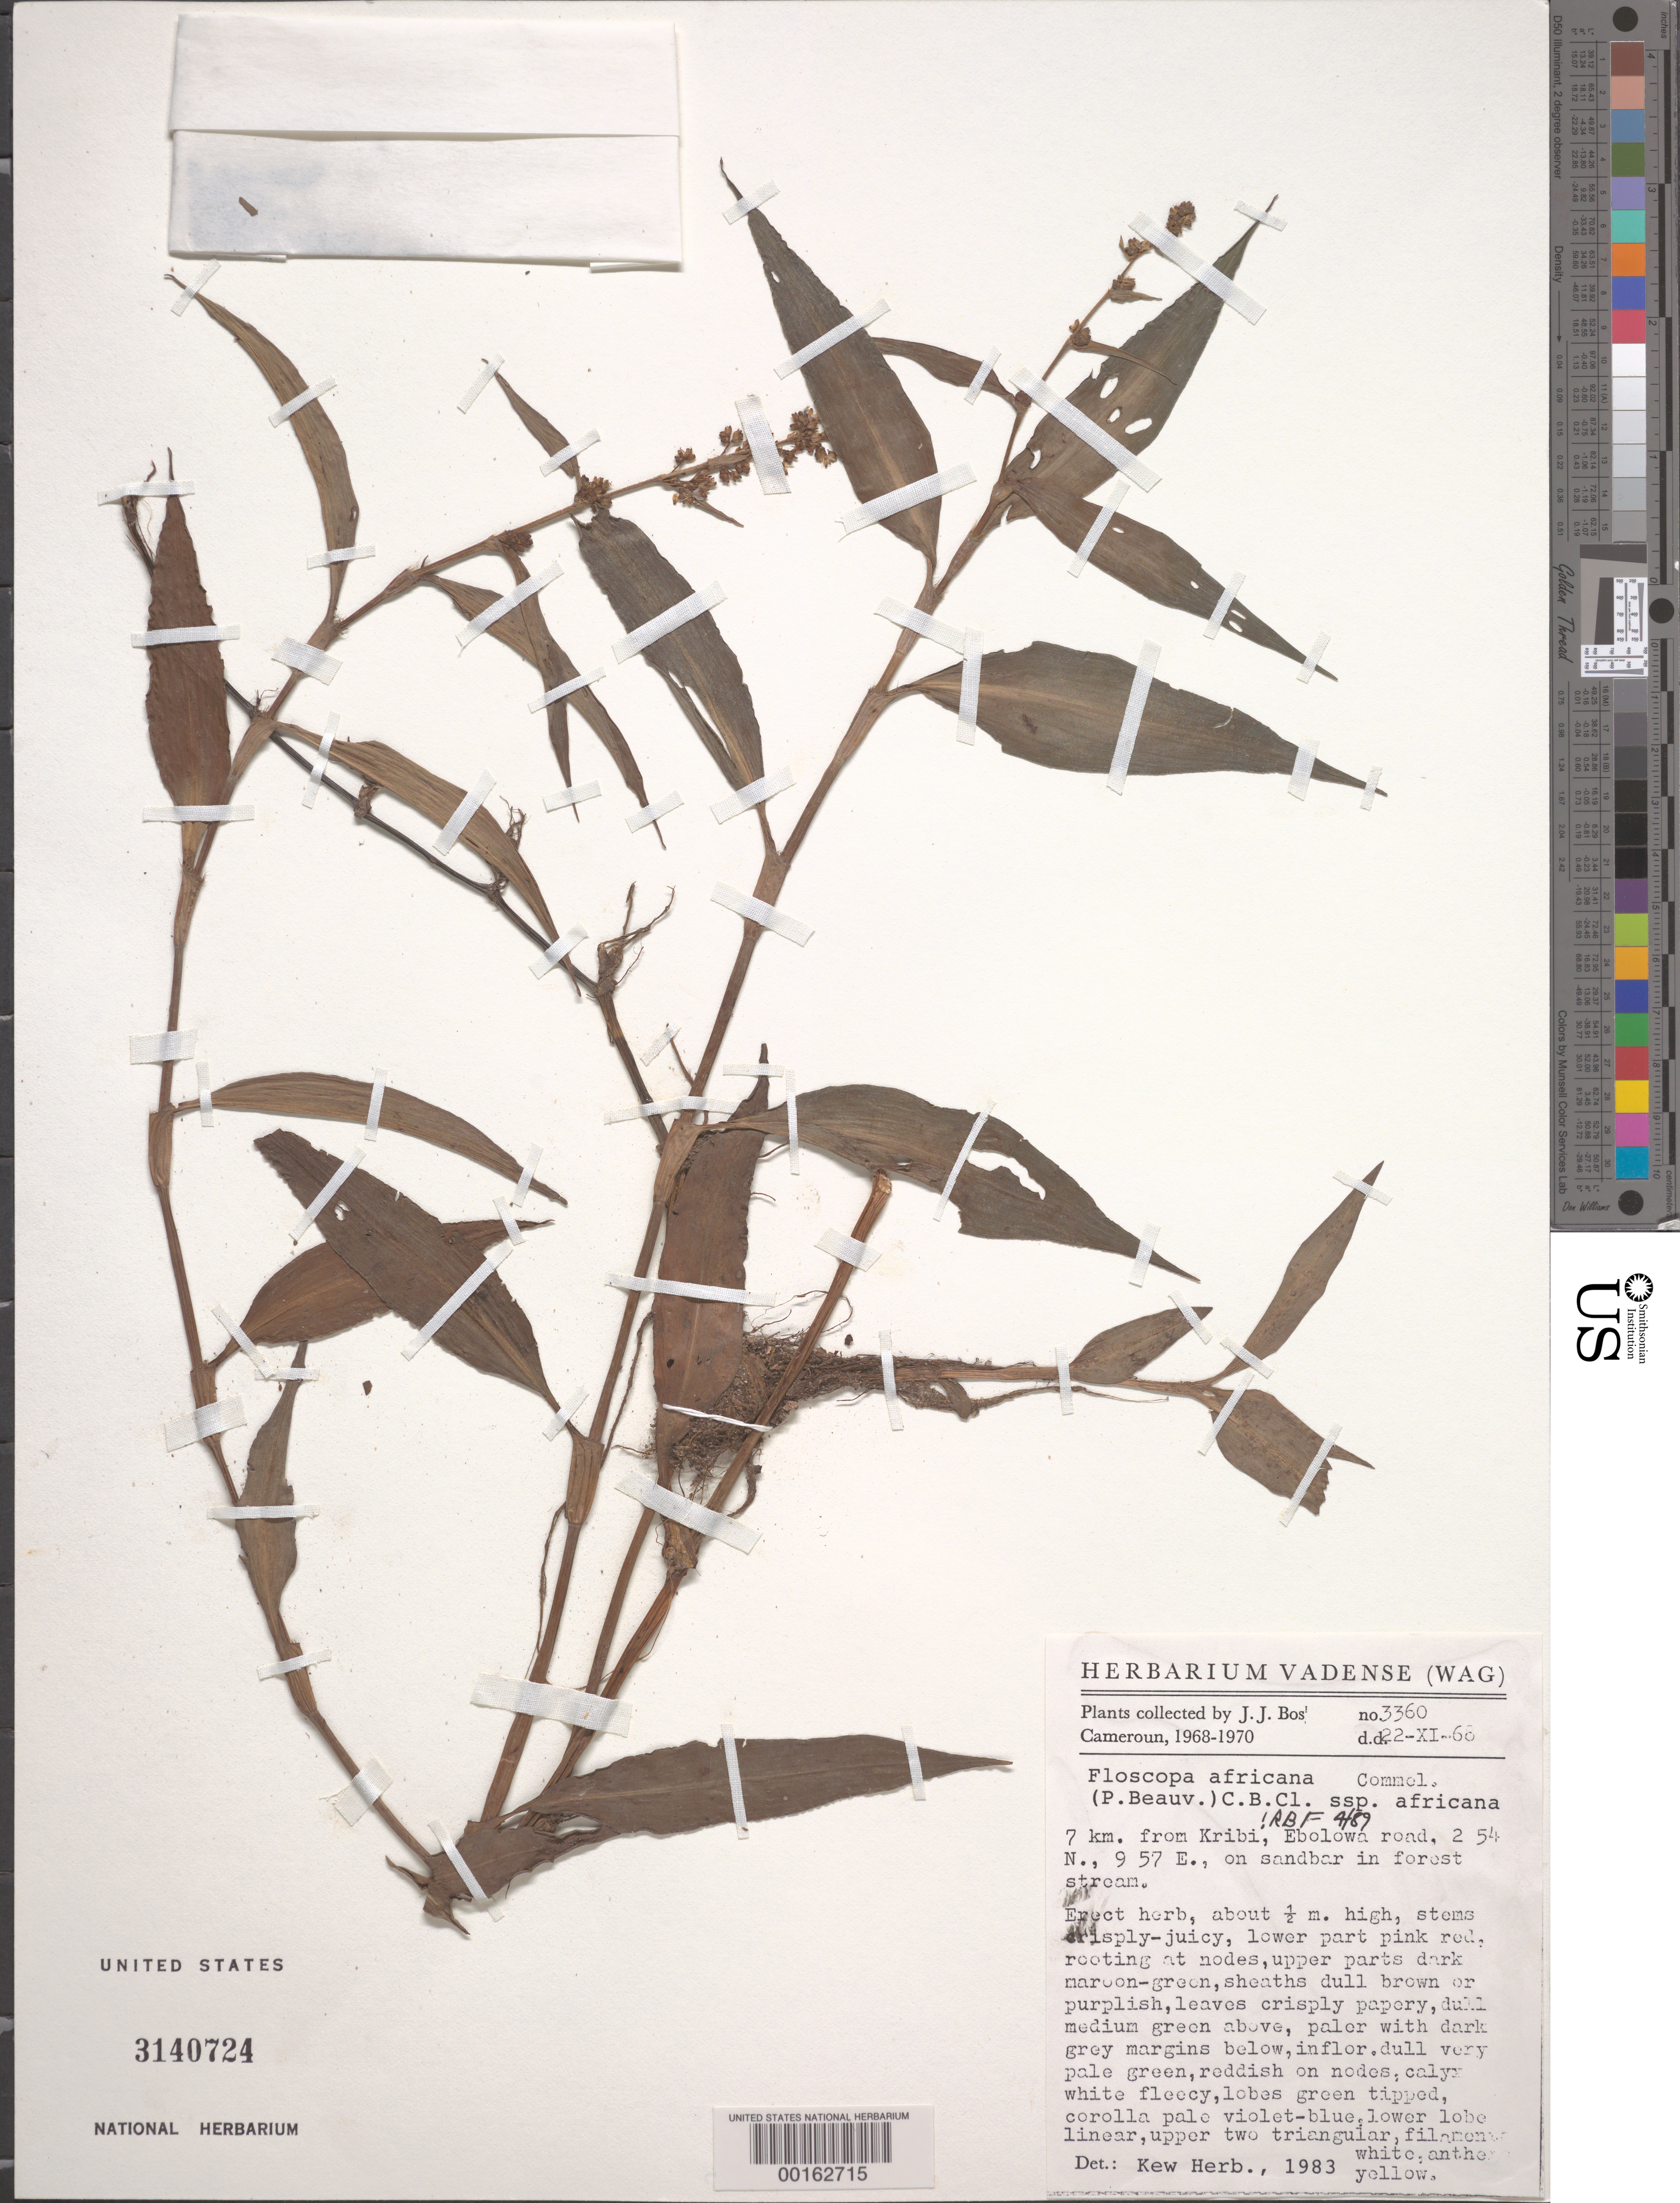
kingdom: Plantae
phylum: Tracheophyta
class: Liliopsida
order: Commelinales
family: Commelinaceae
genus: Floscopa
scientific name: Floscopa africana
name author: (P. Beauv.) C.B. Clarke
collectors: J. J. Bos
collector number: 3360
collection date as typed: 22 Nov 1968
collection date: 1968-11-22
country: Cameroon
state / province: Sud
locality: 7 km from kribi, ebolowa road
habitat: On sandbar in forest stream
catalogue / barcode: US 3140724